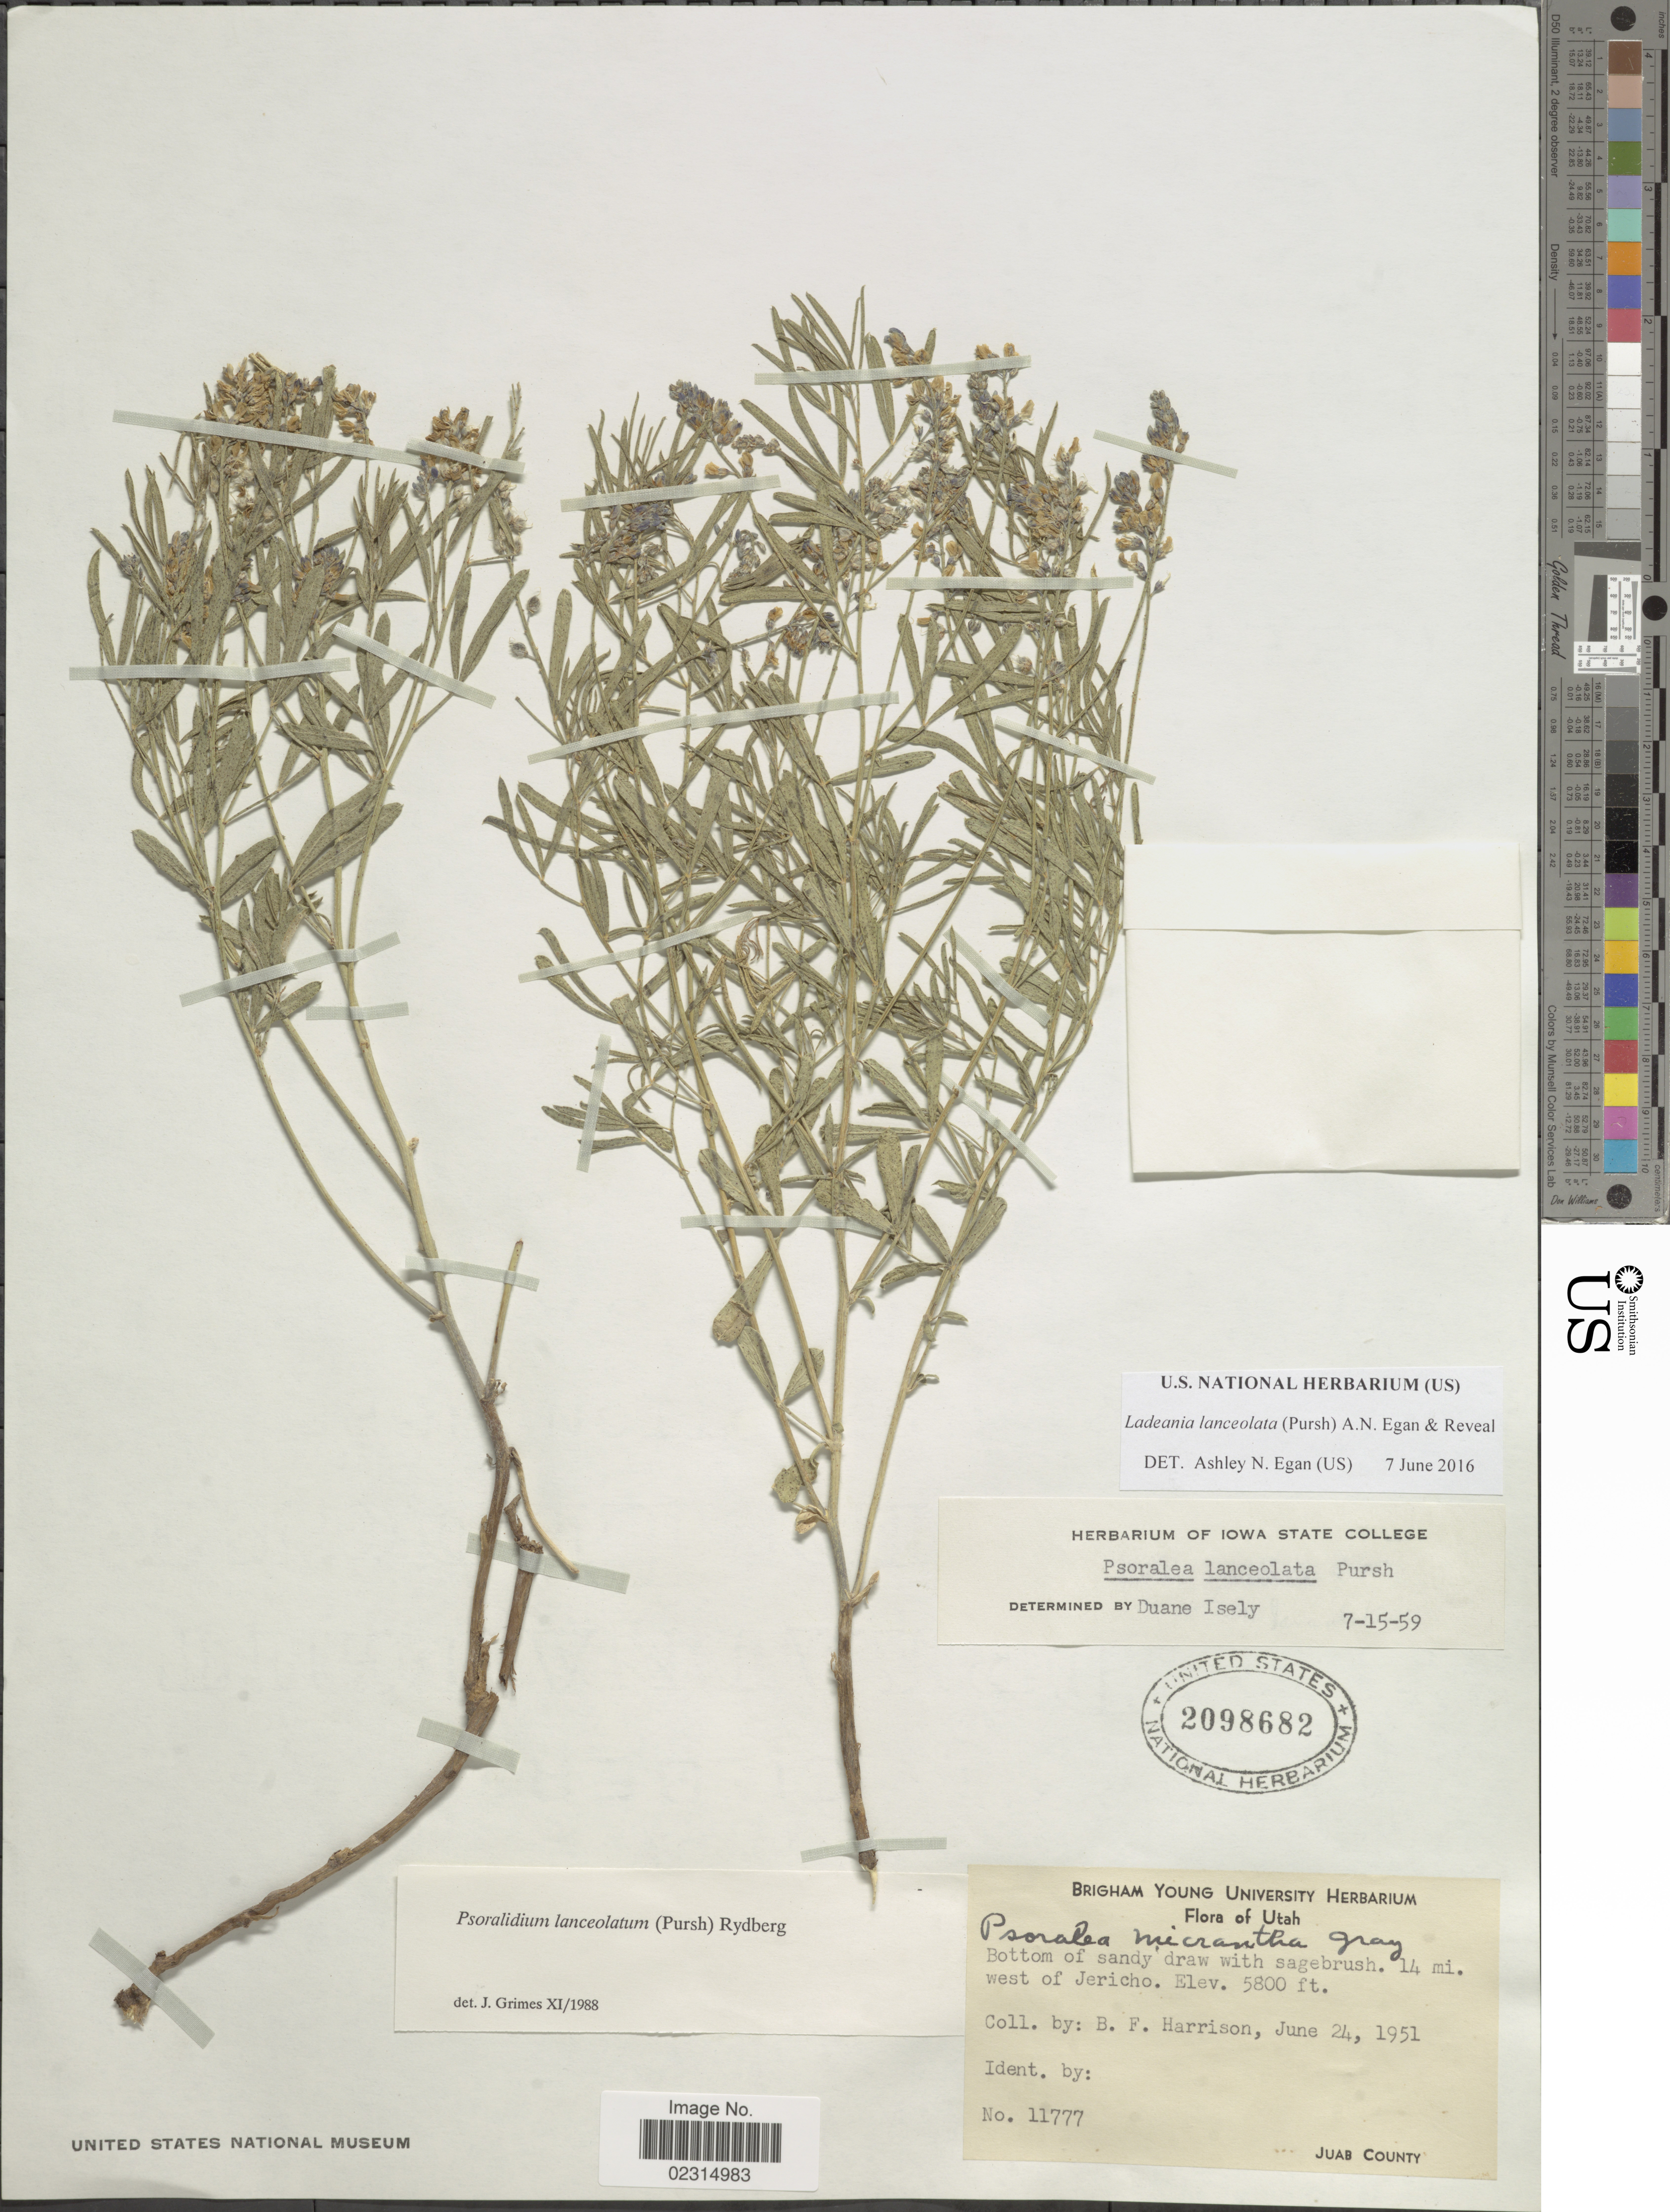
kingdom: Plantae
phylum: Tracheophyta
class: Magnoliopsida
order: Fabales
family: Fabaceae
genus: Ladeania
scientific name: Ladeania lanceolata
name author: (Pursh) A.N. Egan & Reveal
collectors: B. F. Harrison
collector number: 11777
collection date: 1951-06-24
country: United States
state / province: Utah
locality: Bottom of sandy draw with sagebrush. 14 mi west of Jericho, Juab County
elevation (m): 1768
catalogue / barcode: US 2098682